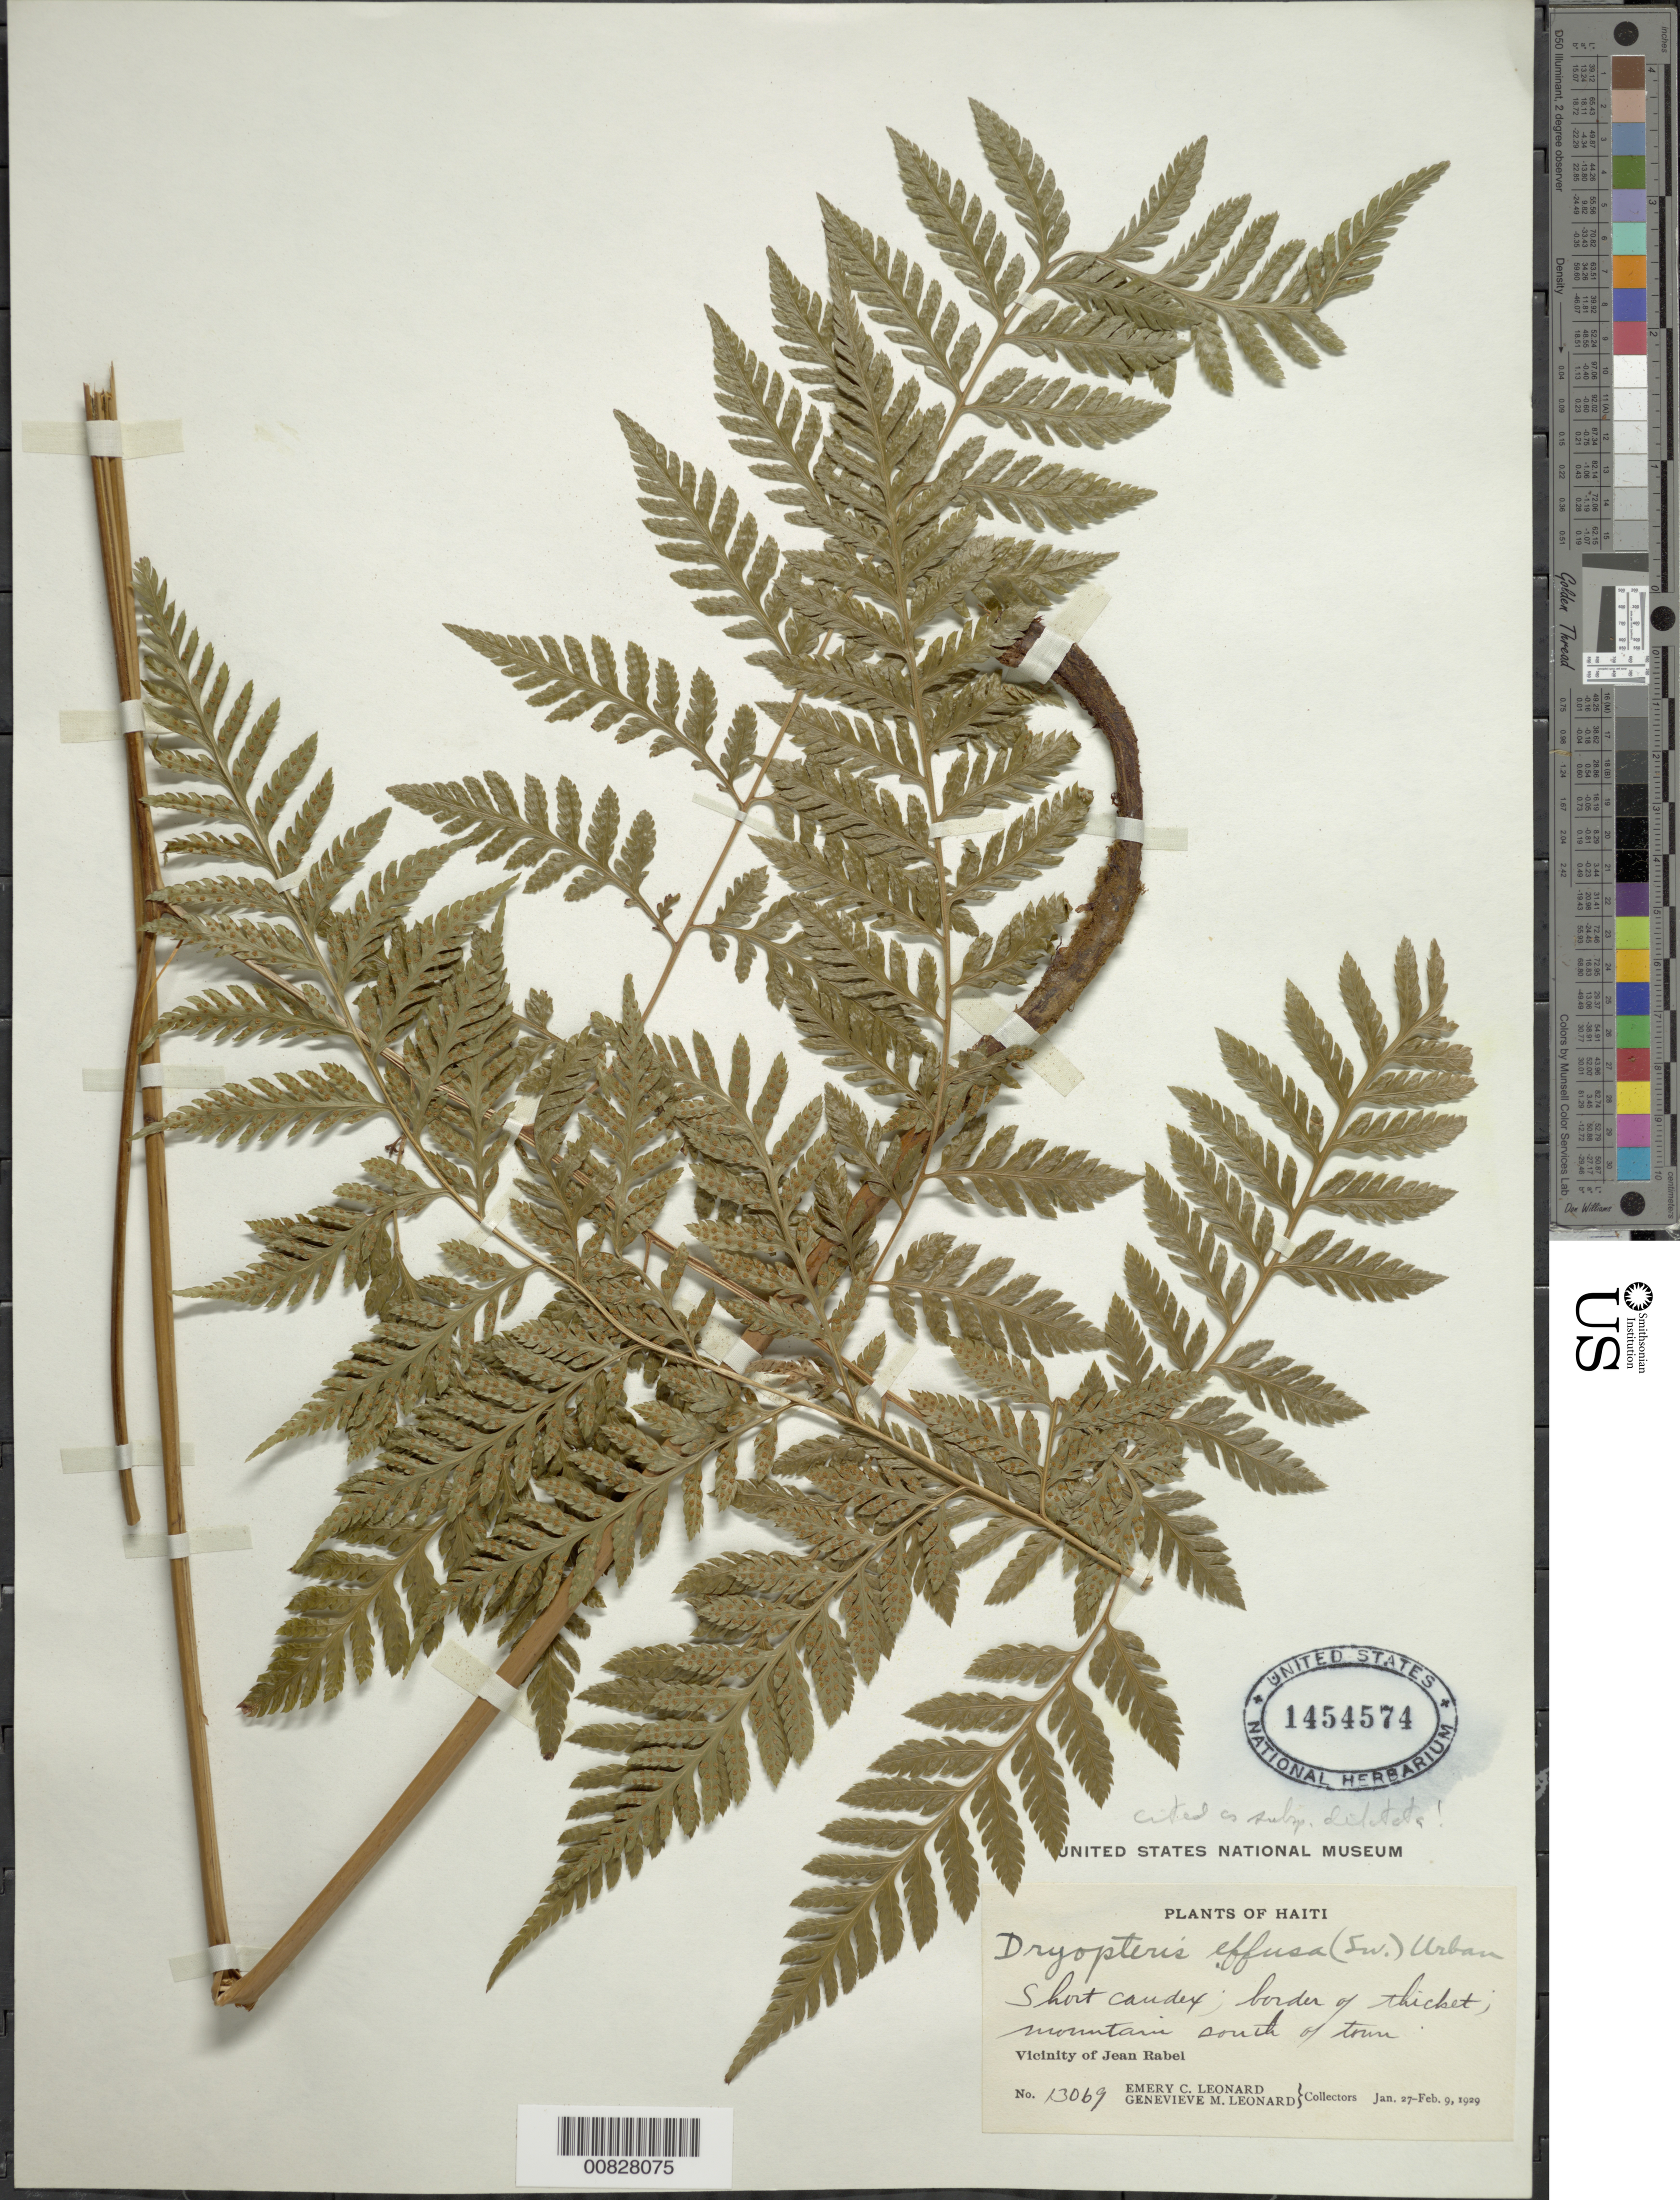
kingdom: Plantae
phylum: Tracheophyta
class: Polypodiopsida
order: Polypodiales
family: Dryopteridaceae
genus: Parapolystichum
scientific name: Parapolystichum effusum var. effusum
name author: (Sw.) Ching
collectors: E. C. Leonard & G. M. Leonard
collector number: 13069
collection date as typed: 27 Jan 1929 to 09 Feb 1929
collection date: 1929-01-27/1929-02-09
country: Haiti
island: Hispaniola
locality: Jean Rabel, S of town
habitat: Border of mountain thicket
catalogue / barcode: US 1454574